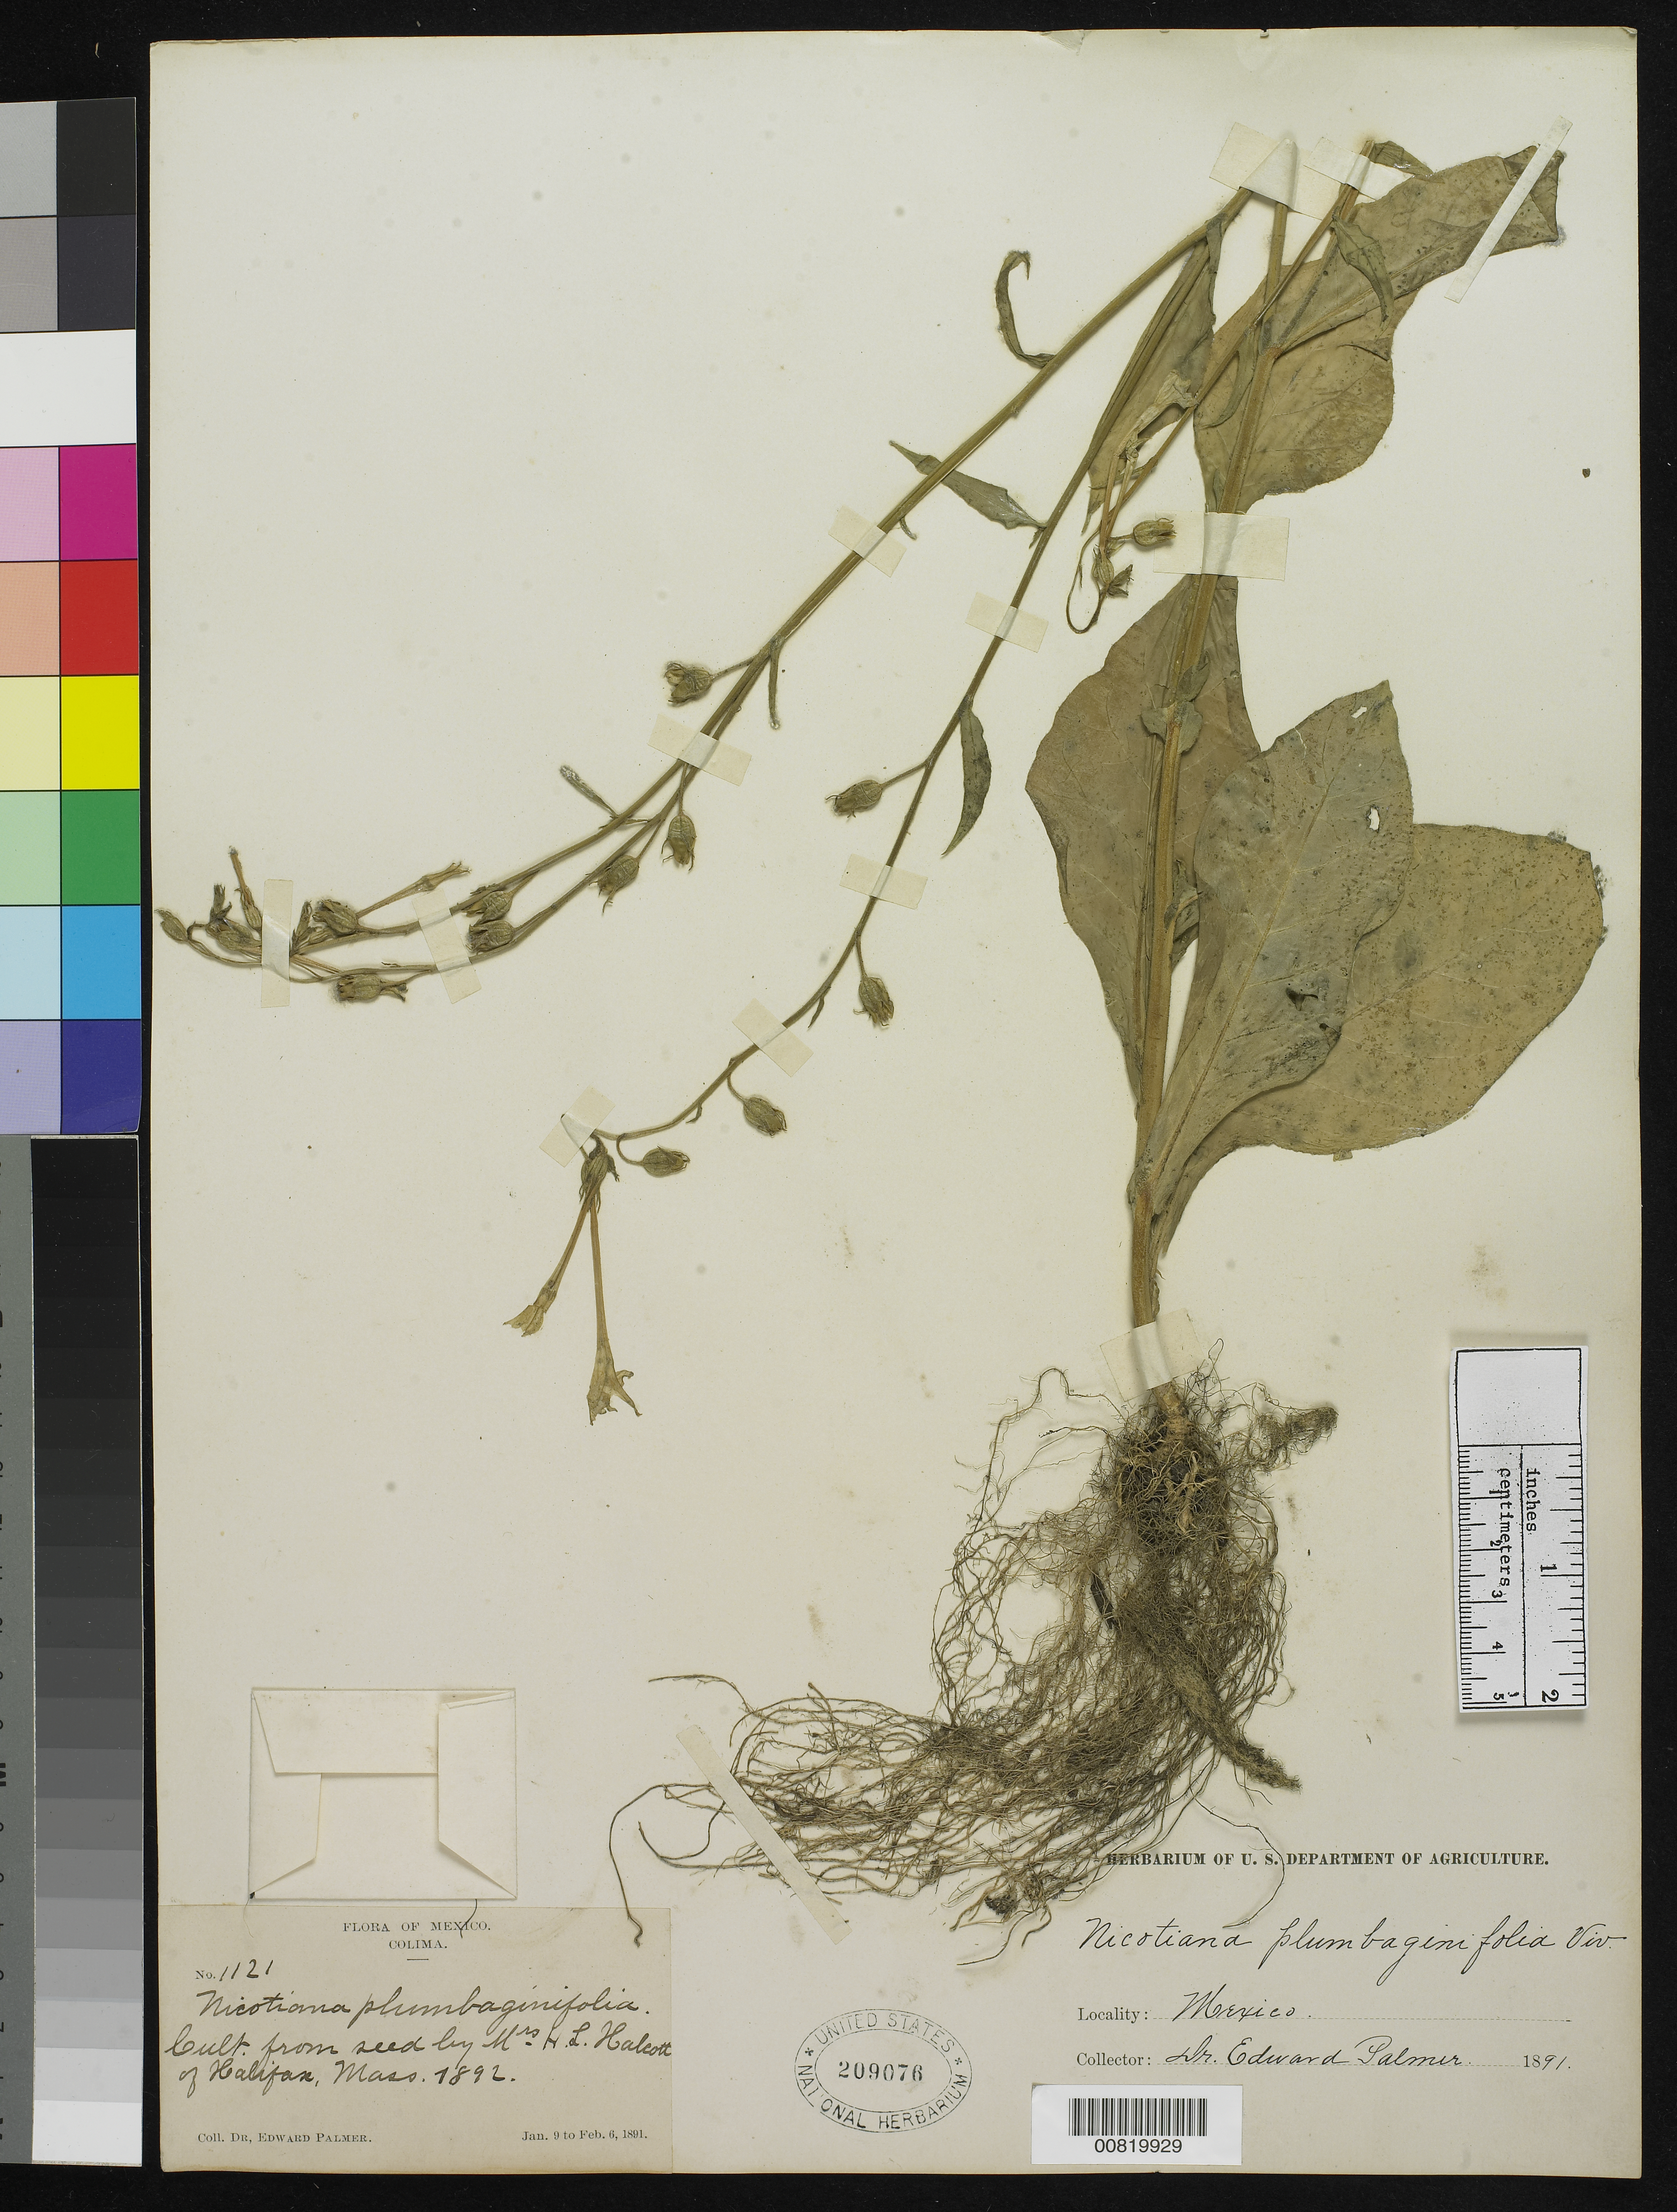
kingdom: Plantae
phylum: Tracheophyta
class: Magnoliopsida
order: Solanales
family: Solanaceae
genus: Nicotiana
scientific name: Nicotiana plumbaginifolia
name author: Viv.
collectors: E. Palmer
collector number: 1121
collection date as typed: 09 Jan 1891 to 06 Feb 1891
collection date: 1891-01-09/1891-02-06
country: Mexico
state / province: Colima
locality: Colima.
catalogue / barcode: US 209076